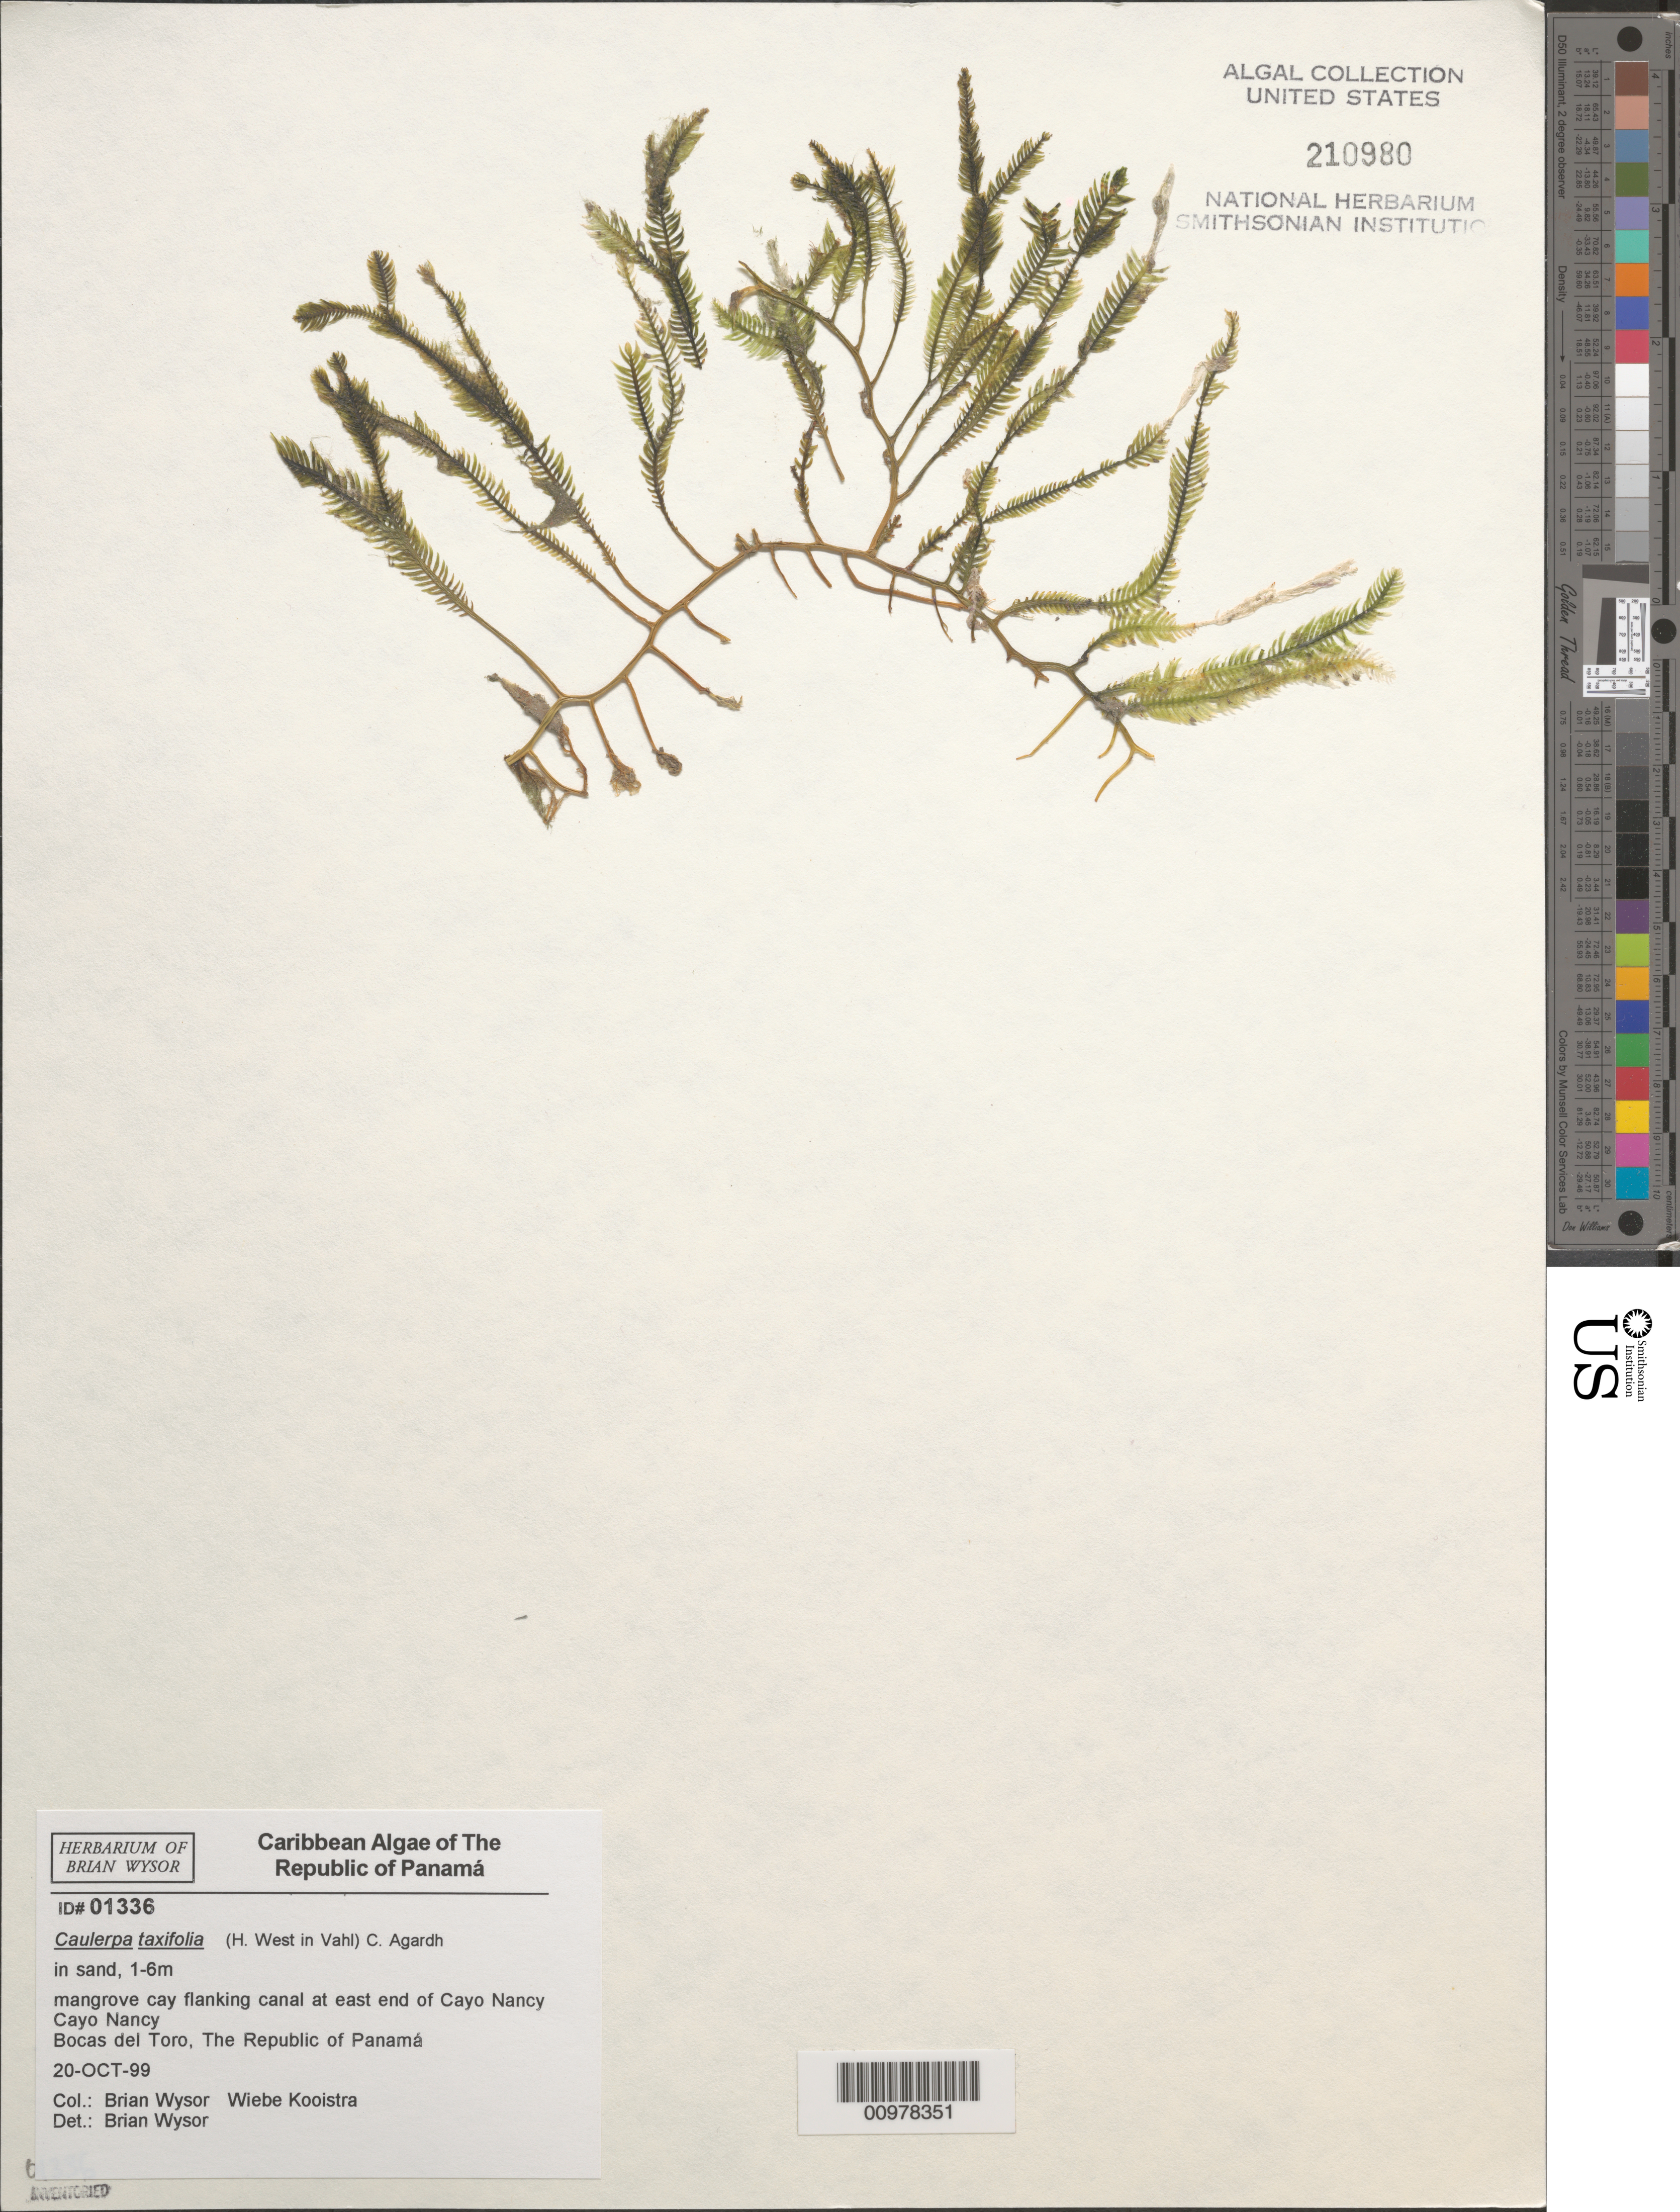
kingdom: Plantae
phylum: Chlorophyta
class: Ulvophyceae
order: Bryopsidales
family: Caulerpaceae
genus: Caulerpa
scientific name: Caulerpa taxifolia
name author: (M. Vahl) C. Agardh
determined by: Wysor, B.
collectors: B. Wysor & W. Kooistra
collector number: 01336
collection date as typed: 20 Oct 1999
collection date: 1999-10-20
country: Panama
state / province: Bocas del Toro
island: Cayo Nancy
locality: Mangrove cay flanking canal at east end of Cayo Nancy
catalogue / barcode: US 210980